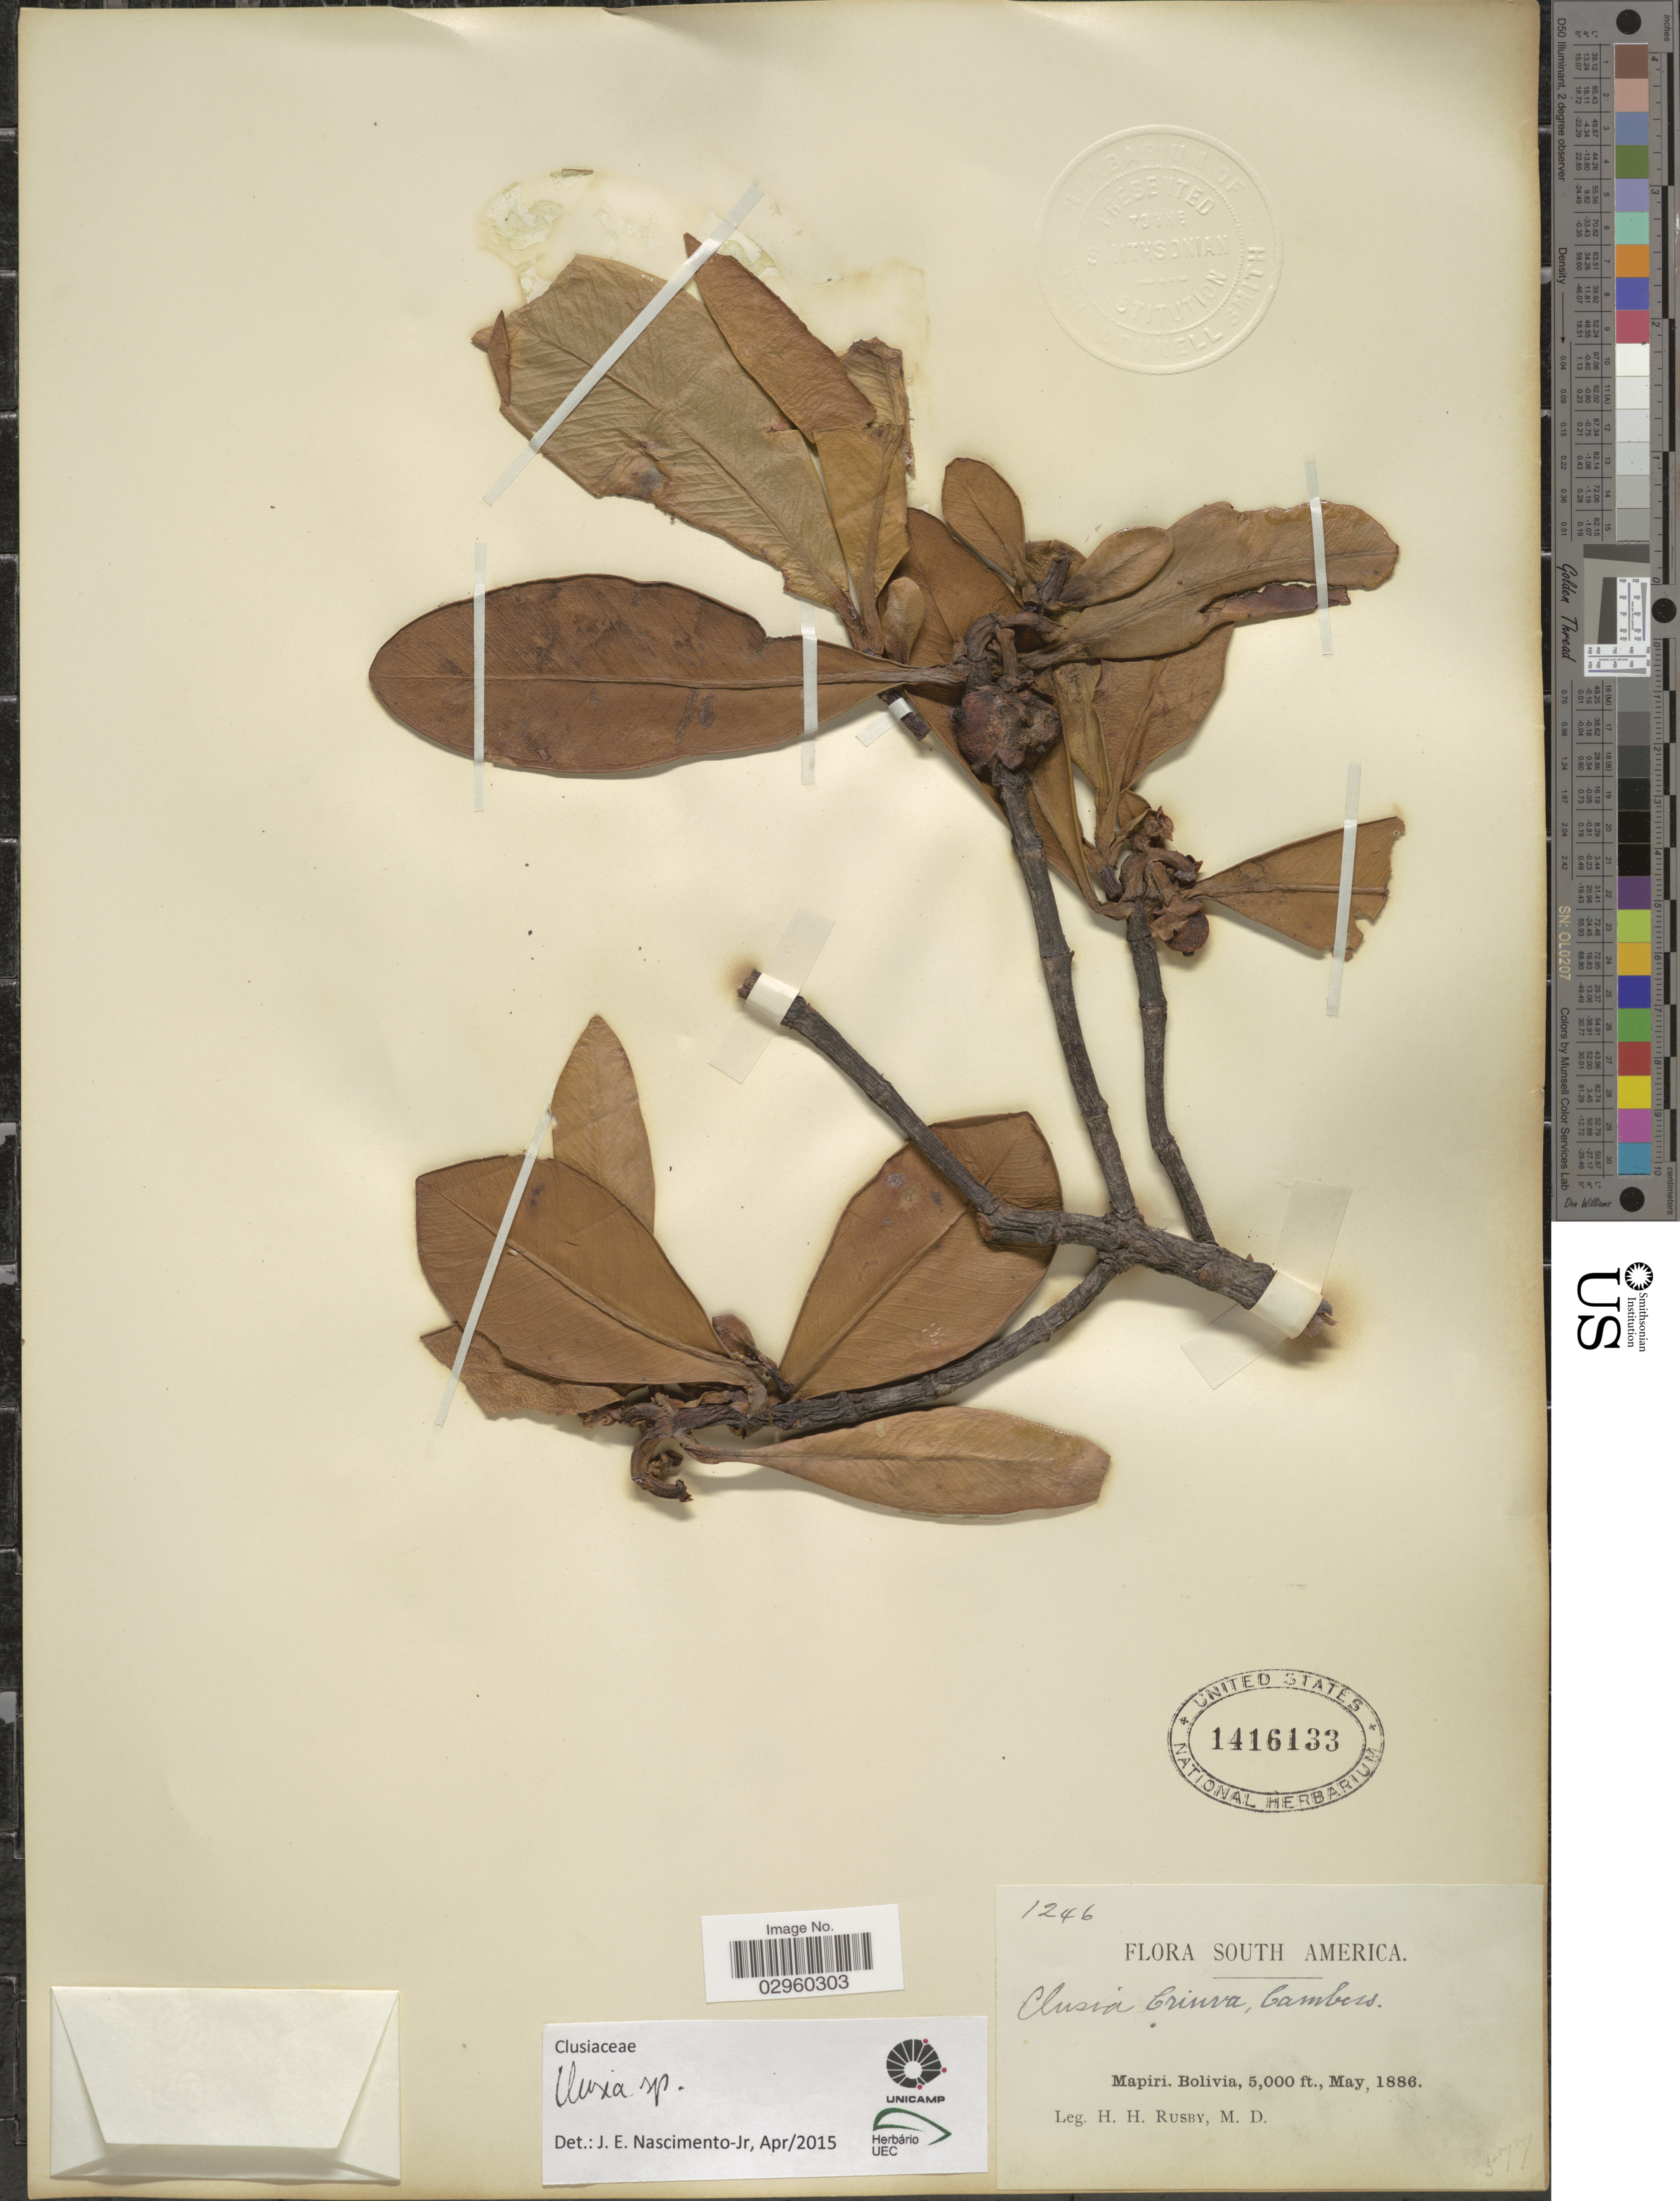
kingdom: Plantae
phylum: Tracheophyta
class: Magnoliopsida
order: Malpighiales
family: Clusiaceae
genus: Clusia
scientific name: Clusia sp.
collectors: H. H. Rusby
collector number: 1246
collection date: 1886-05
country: Bolivia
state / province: La Páz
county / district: Larecaja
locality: Mapiri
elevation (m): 1524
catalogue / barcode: US 1416133